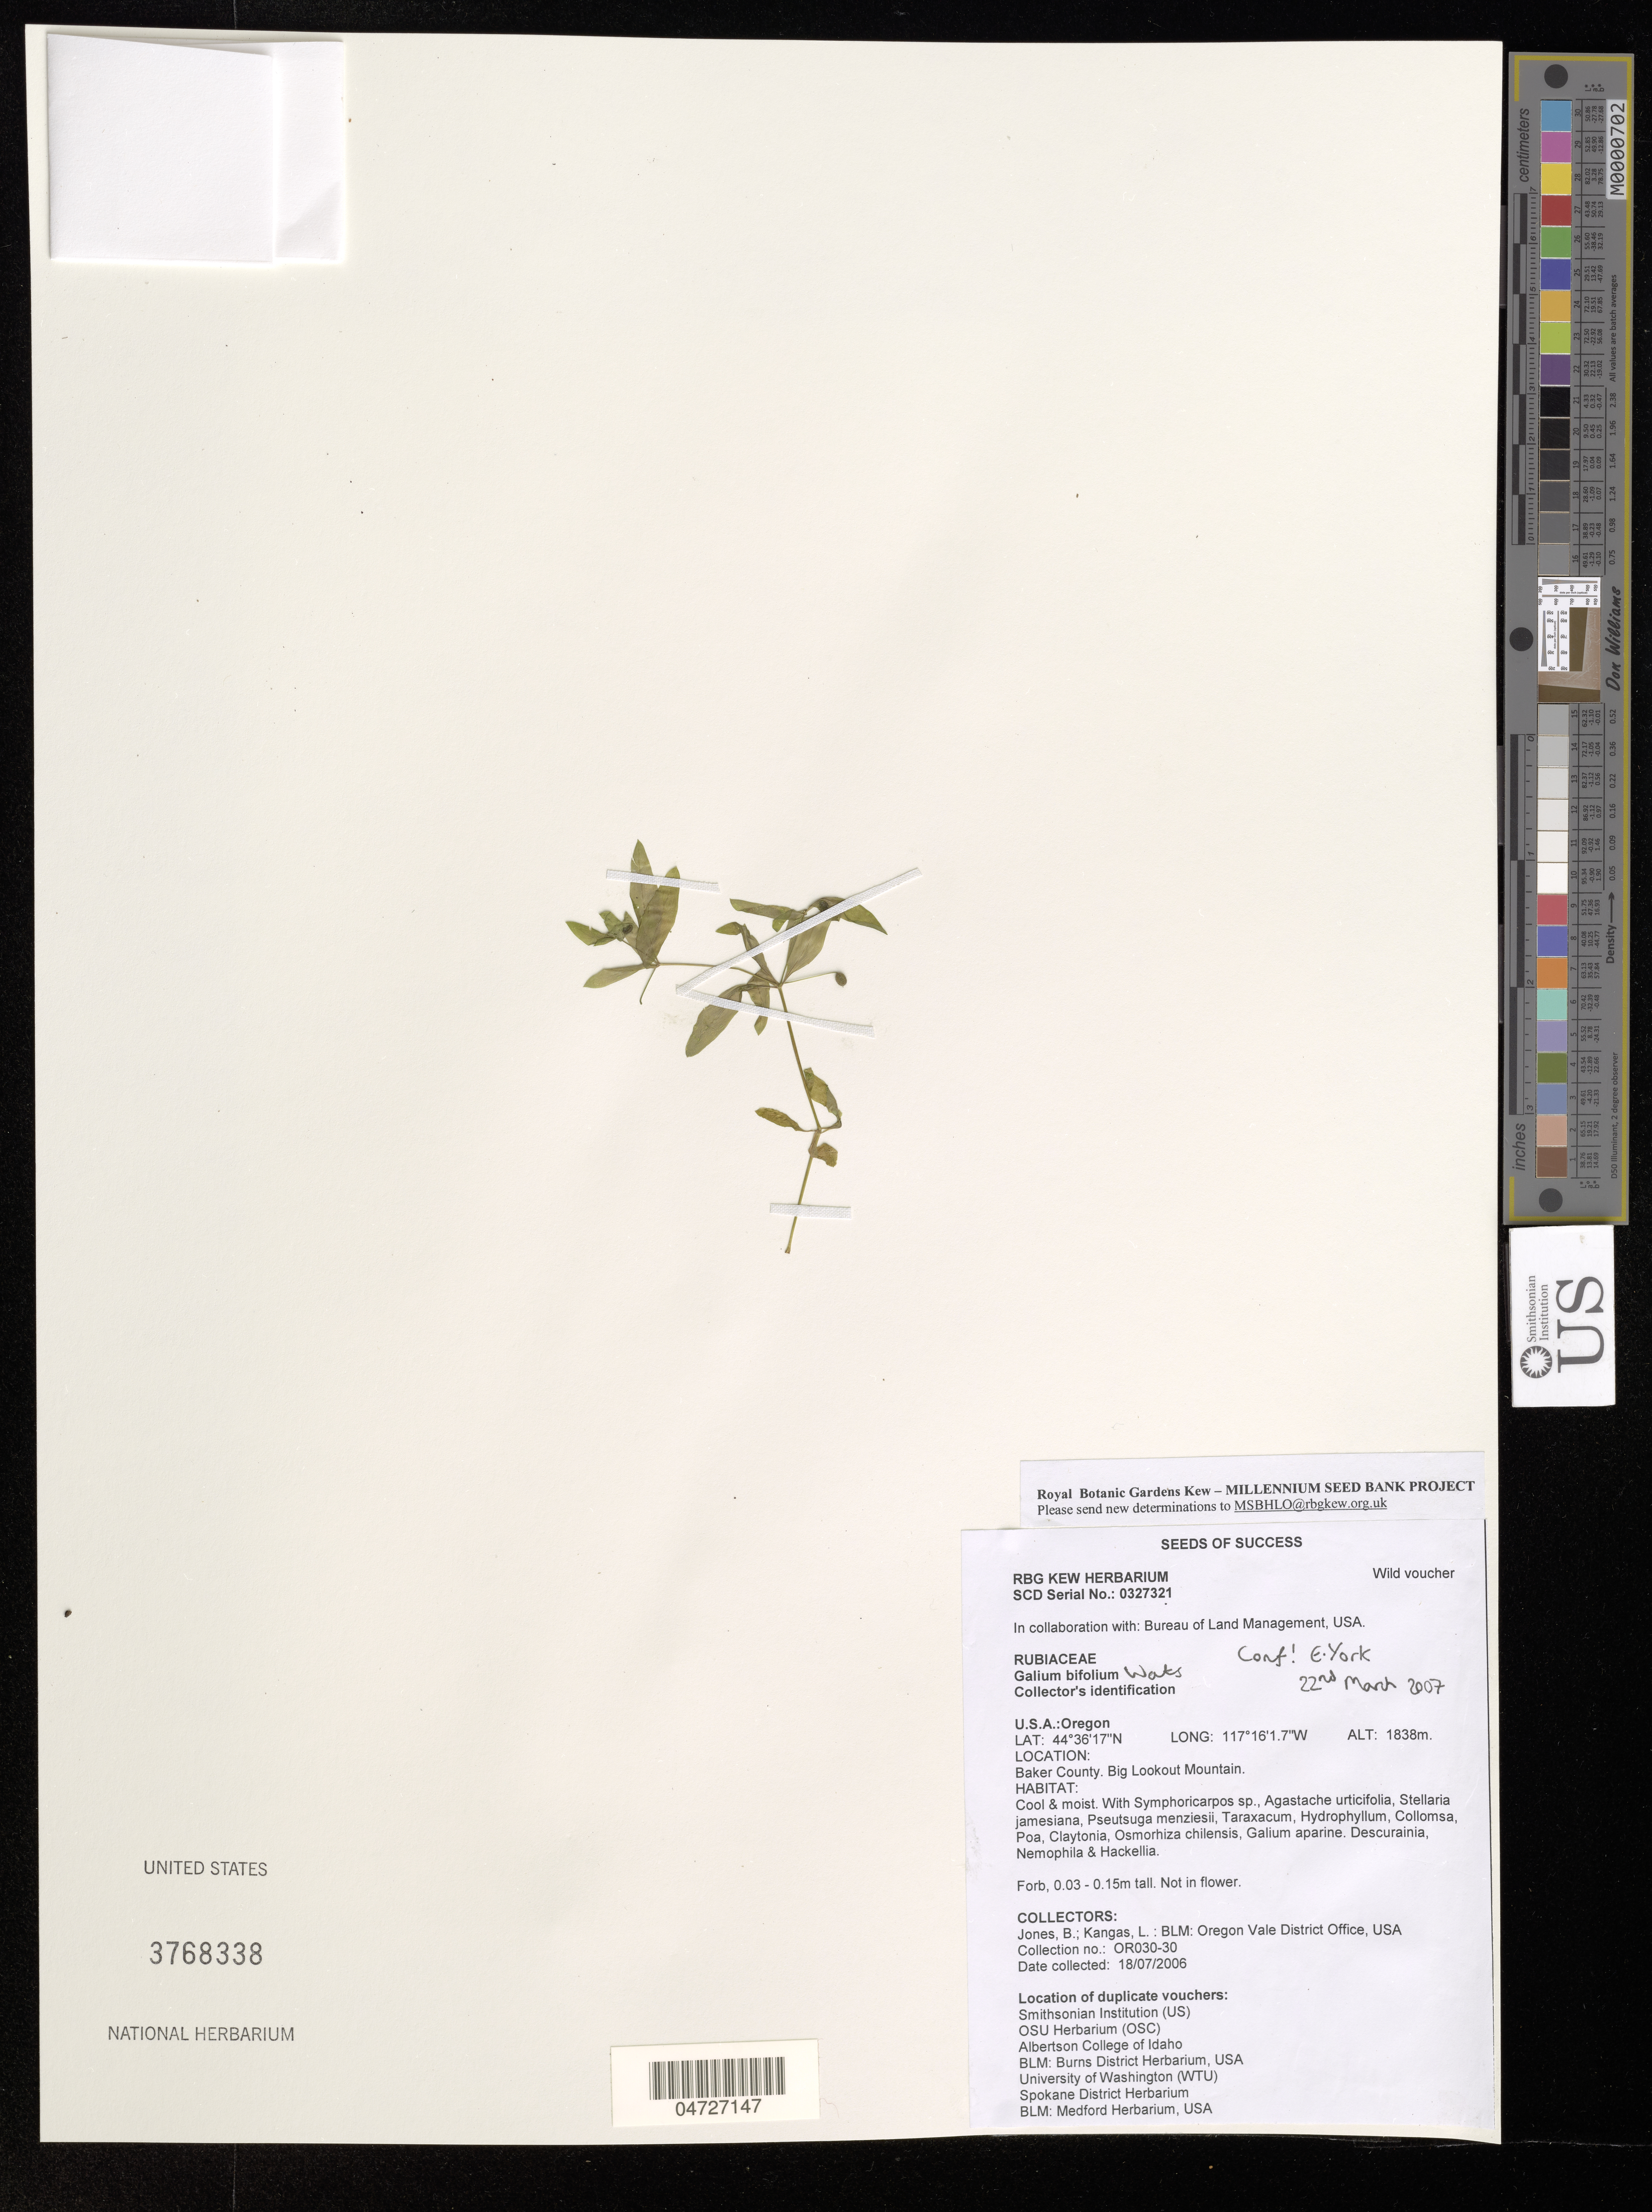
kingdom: Plantae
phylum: Tracheophyta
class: Magnoliopsida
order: Gentianales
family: Rubiaceae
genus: Galium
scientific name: Galium bifolium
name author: S. Watson in C. King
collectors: B. Jones & L. Kangas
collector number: OR030-30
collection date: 2006-07-18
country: United States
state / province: Oregon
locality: Baker County. Big Lookout Mountain.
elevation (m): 1838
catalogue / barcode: US 3768338